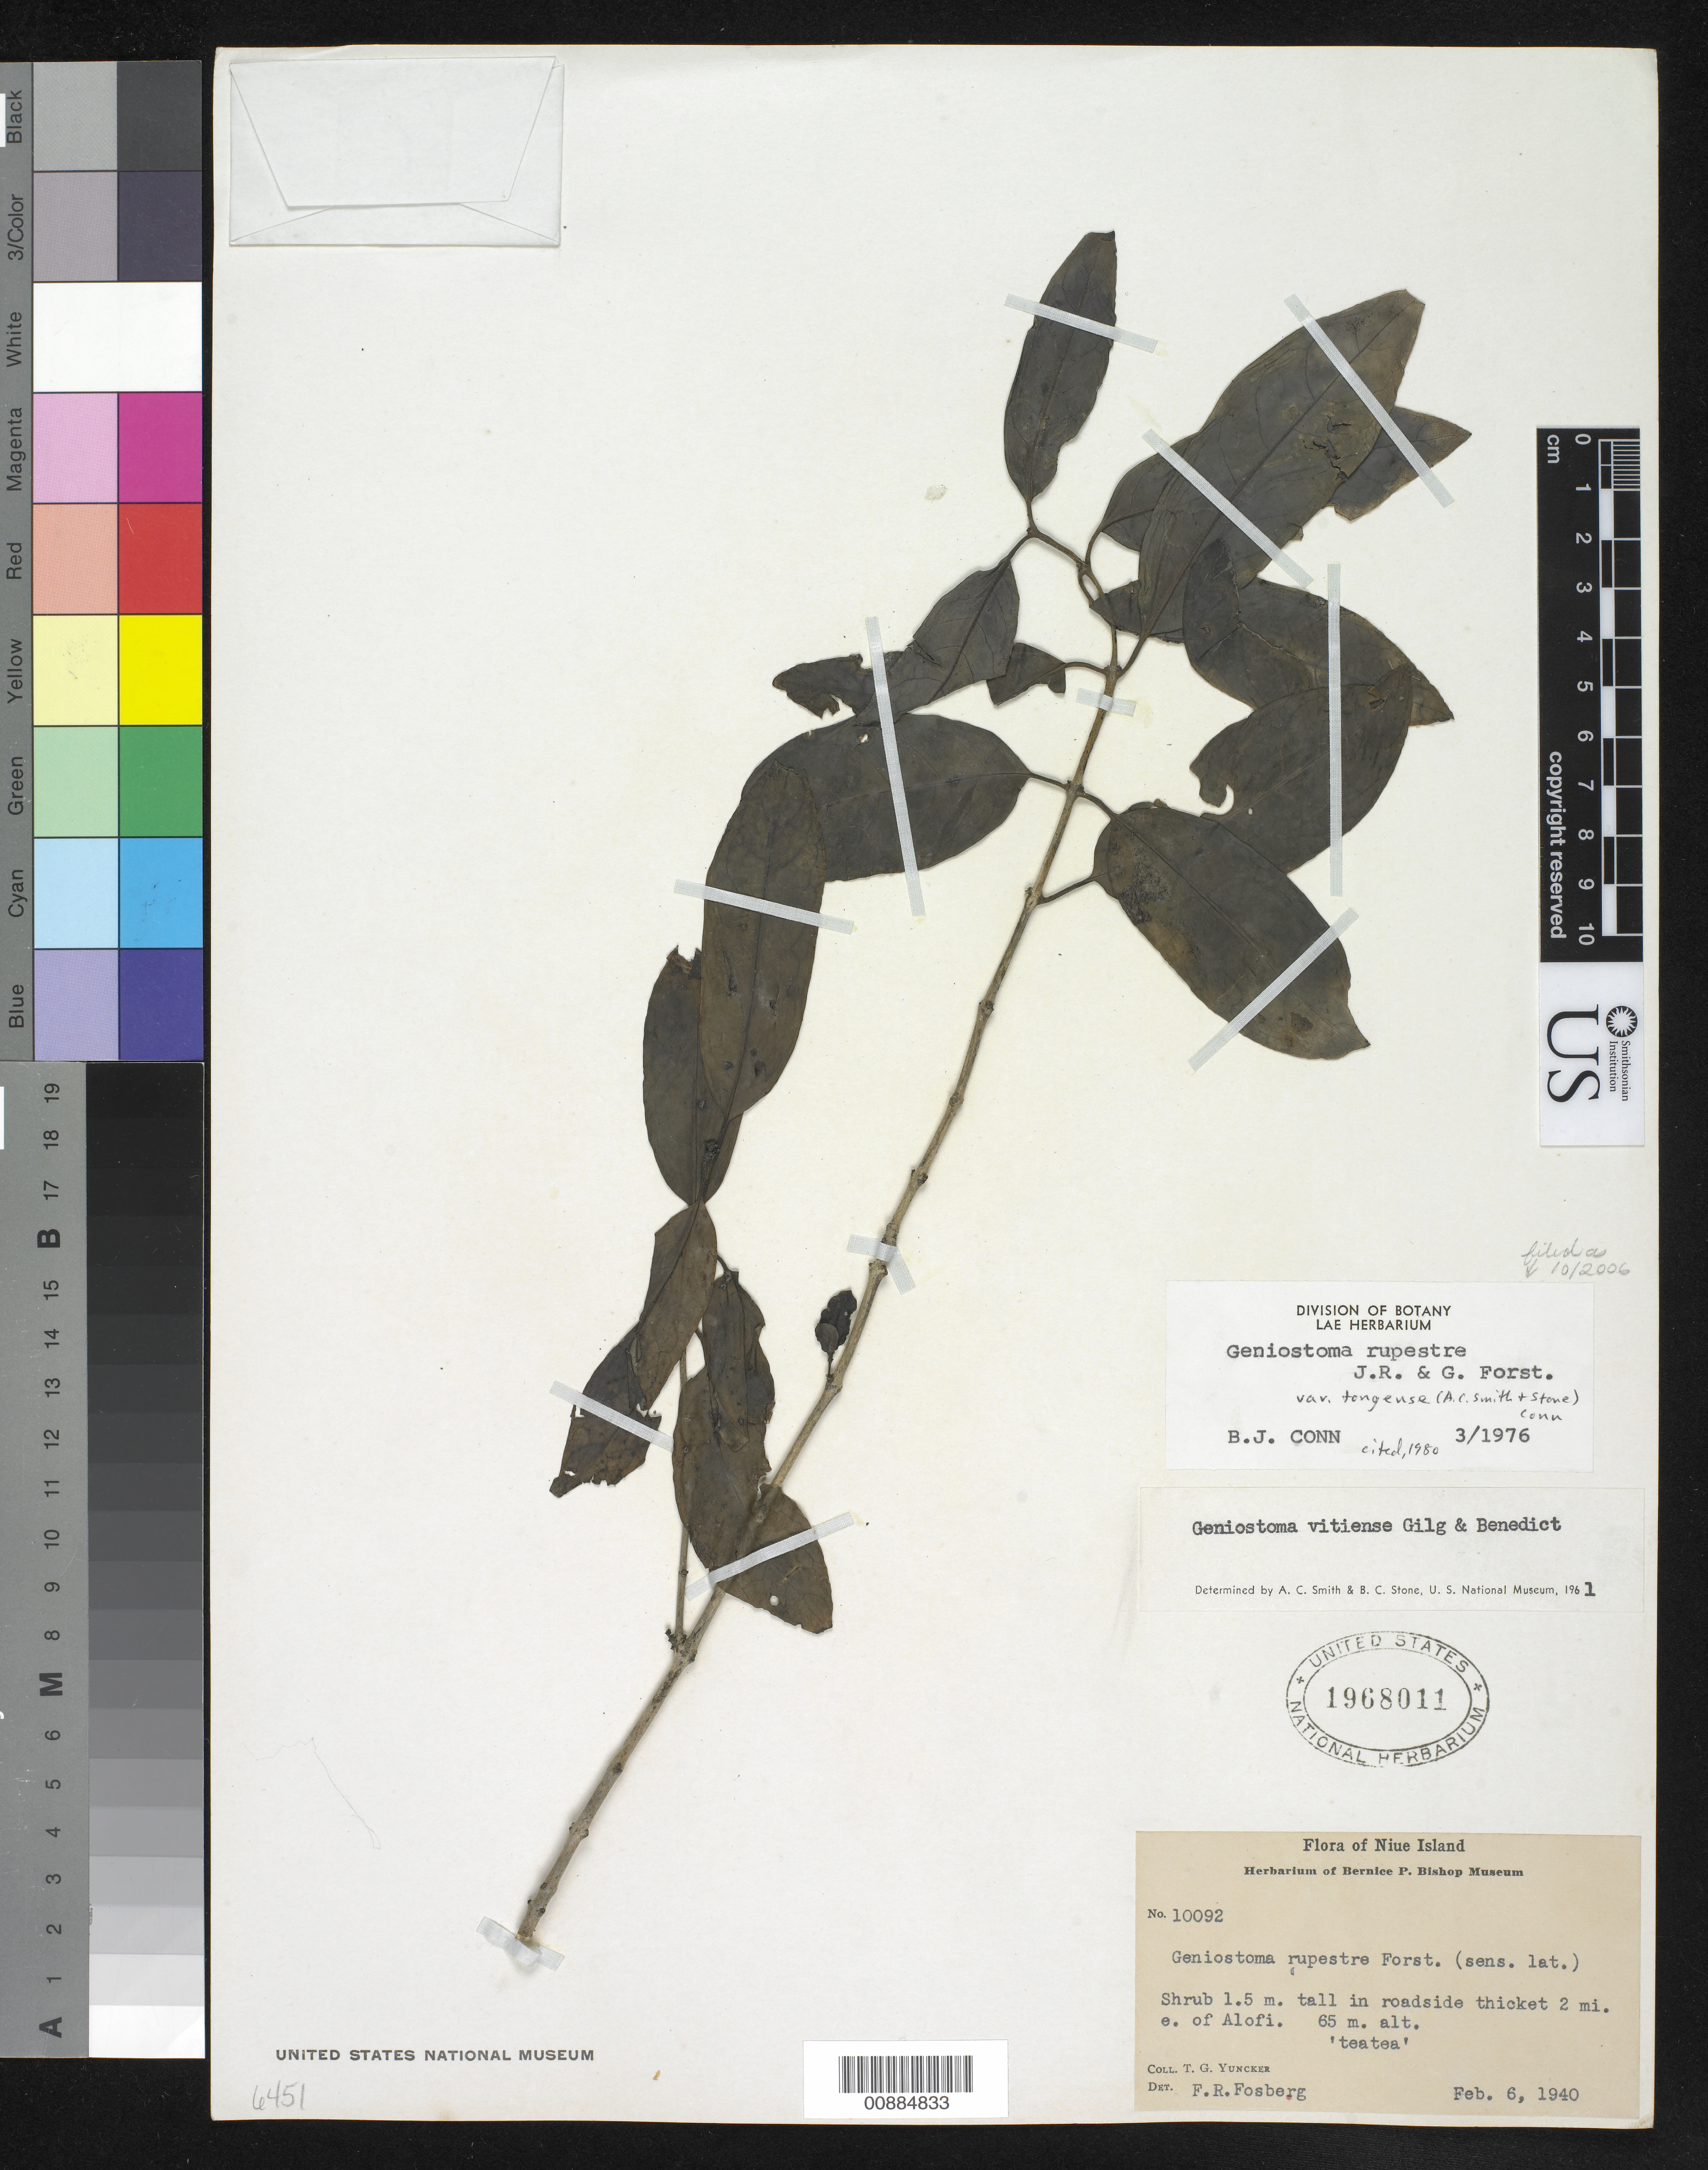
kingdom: Plantae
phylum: Tracheophyta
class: Magnoliopsida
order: Gentianales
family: Loganiaceae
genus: Geniostoma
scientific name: Geniostoma rupestre var. tongense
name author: J.R. Forst. & G. Forst.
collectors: T. G. Yuncker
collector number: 10092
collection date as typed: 06 Feb 1940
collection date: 1940-02-06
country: Niue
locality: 2 mi. E of Alofi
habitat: roadside thicket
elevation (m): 65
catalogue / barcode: US 1968011